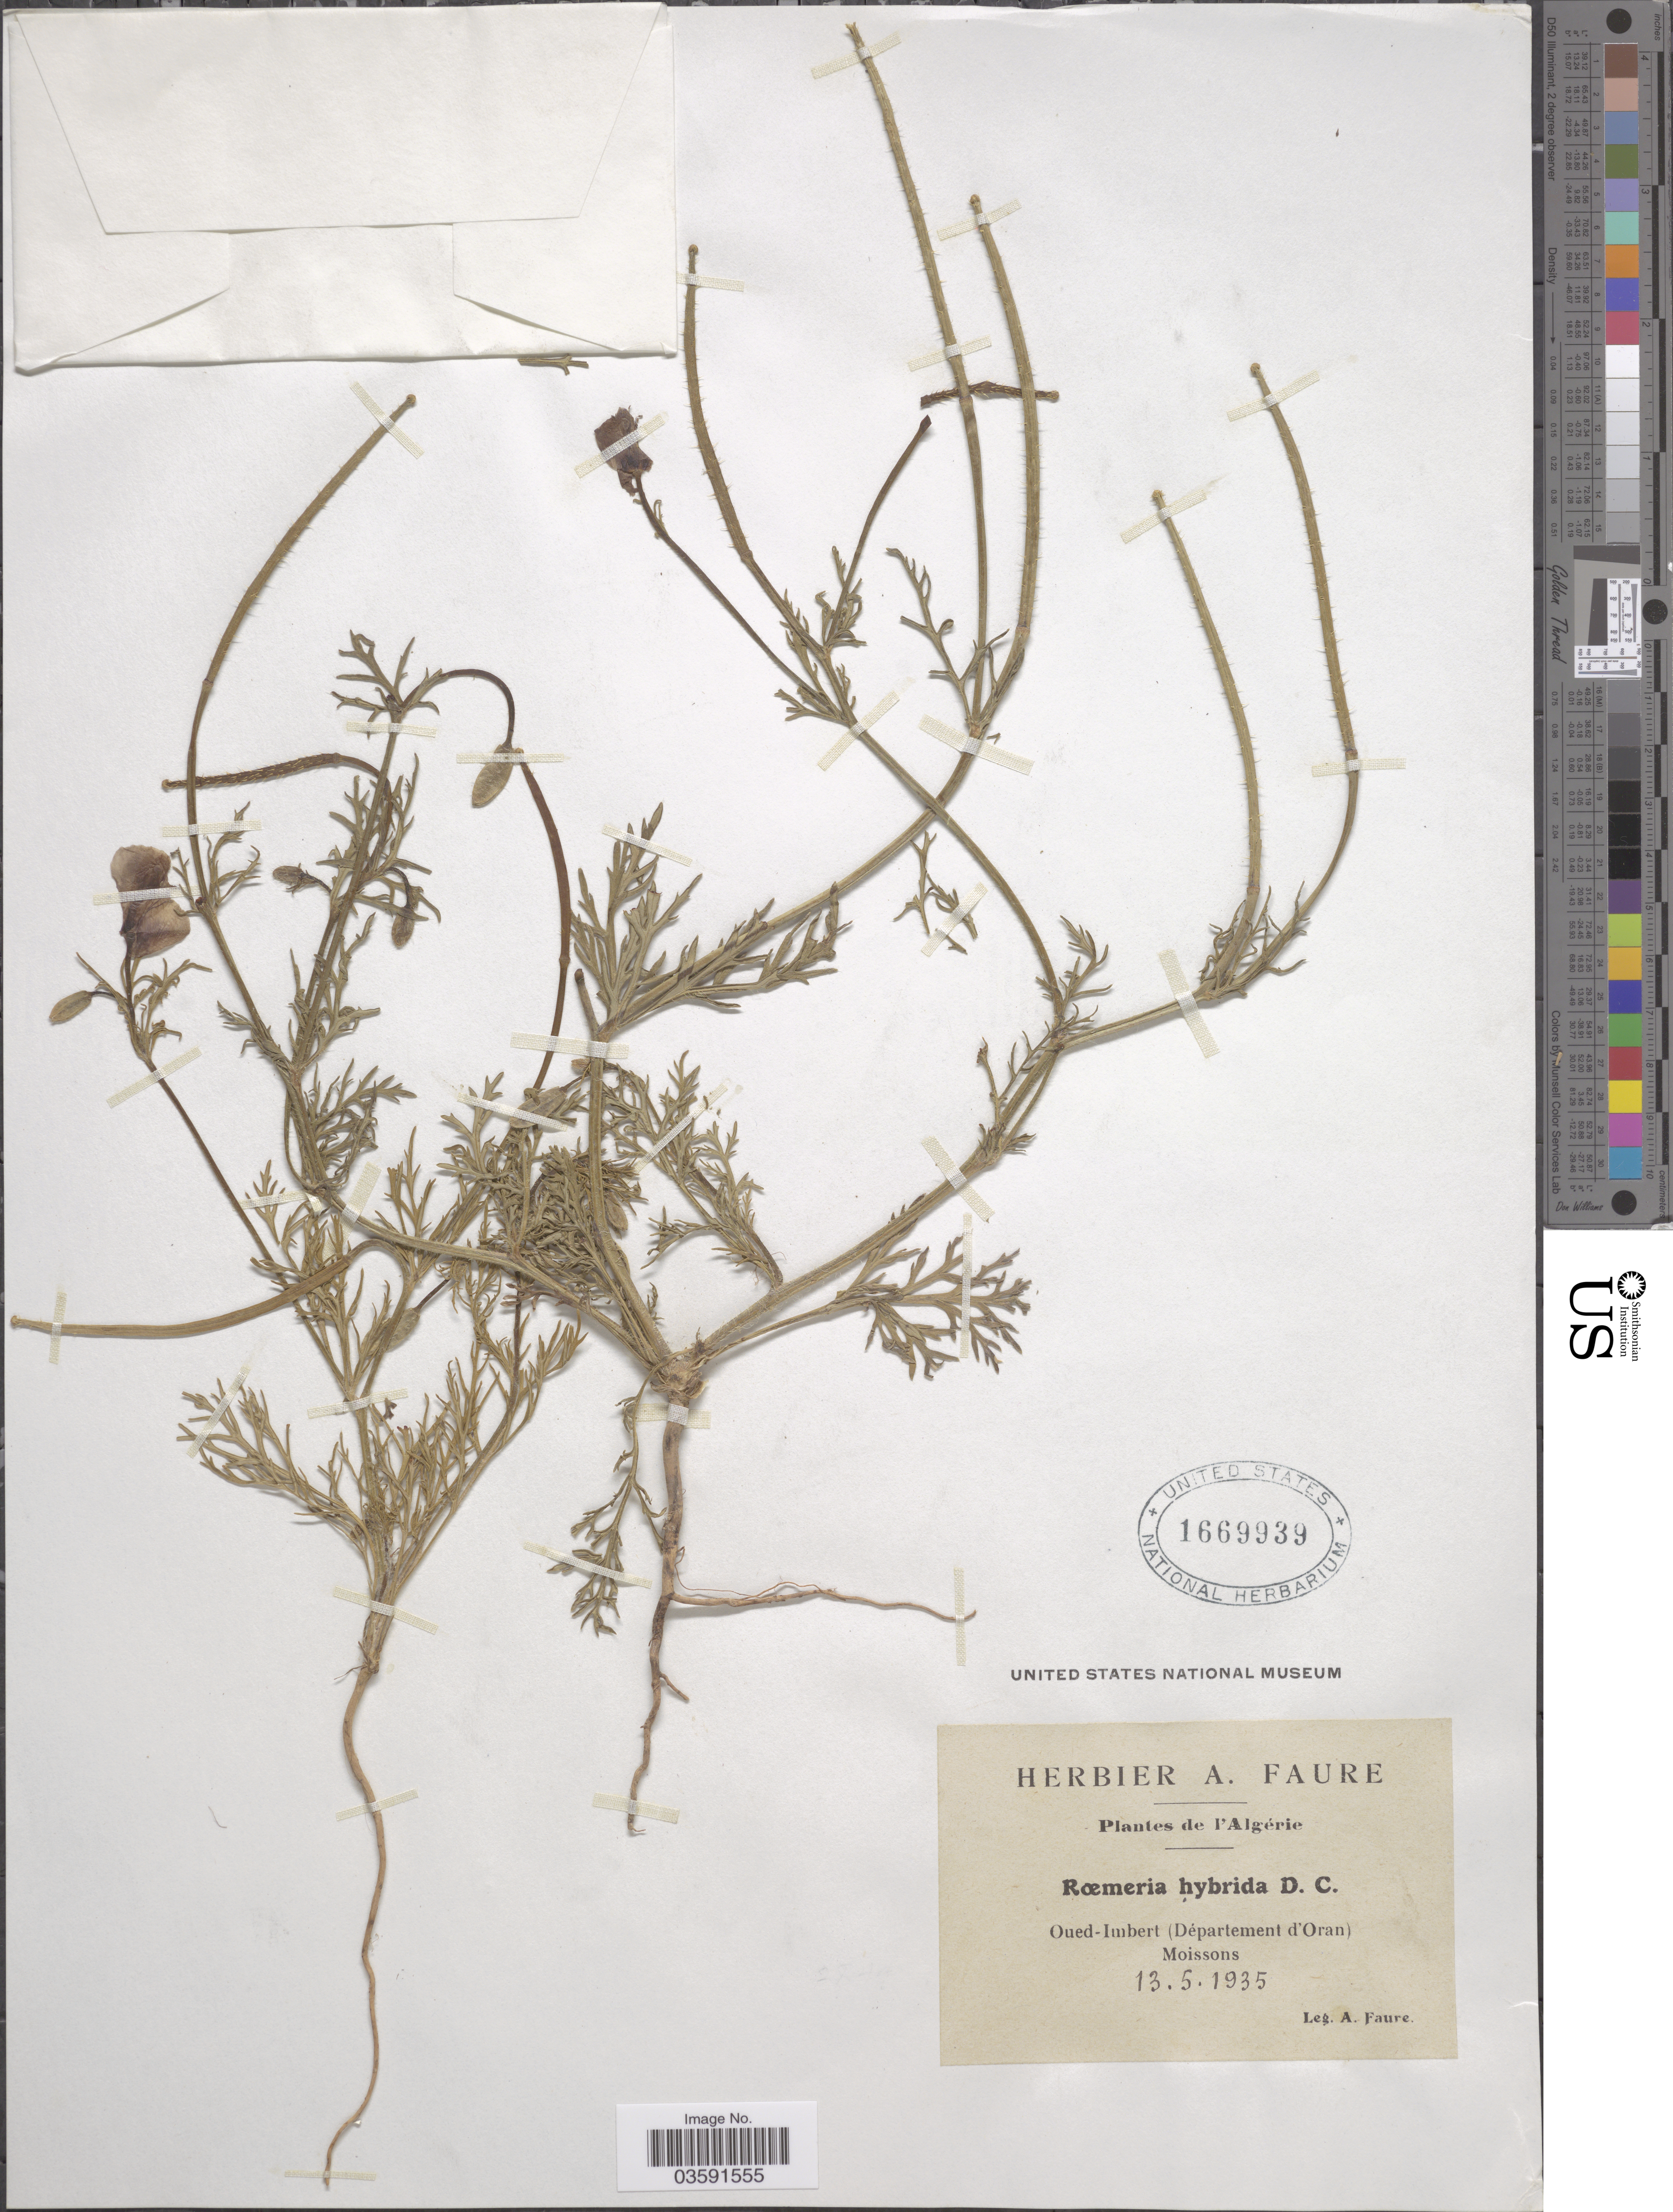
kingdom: Plantae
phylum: Tracheophyta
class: Magnoliopsida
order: Ranunculales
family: Papaveraceae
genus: Papaver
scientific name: Papaver dodecandrum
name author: (Forssk.) Medik.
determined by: Strong, M. T., (US), Smithsonian Institution - National Museum of Natural History (UNITED STATES)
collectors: A. Faure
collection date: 1935-05-13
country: Algeria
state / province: Oran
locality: Oued-Imbert (Département d'Oran). Moissons.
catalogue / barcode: US 1669939